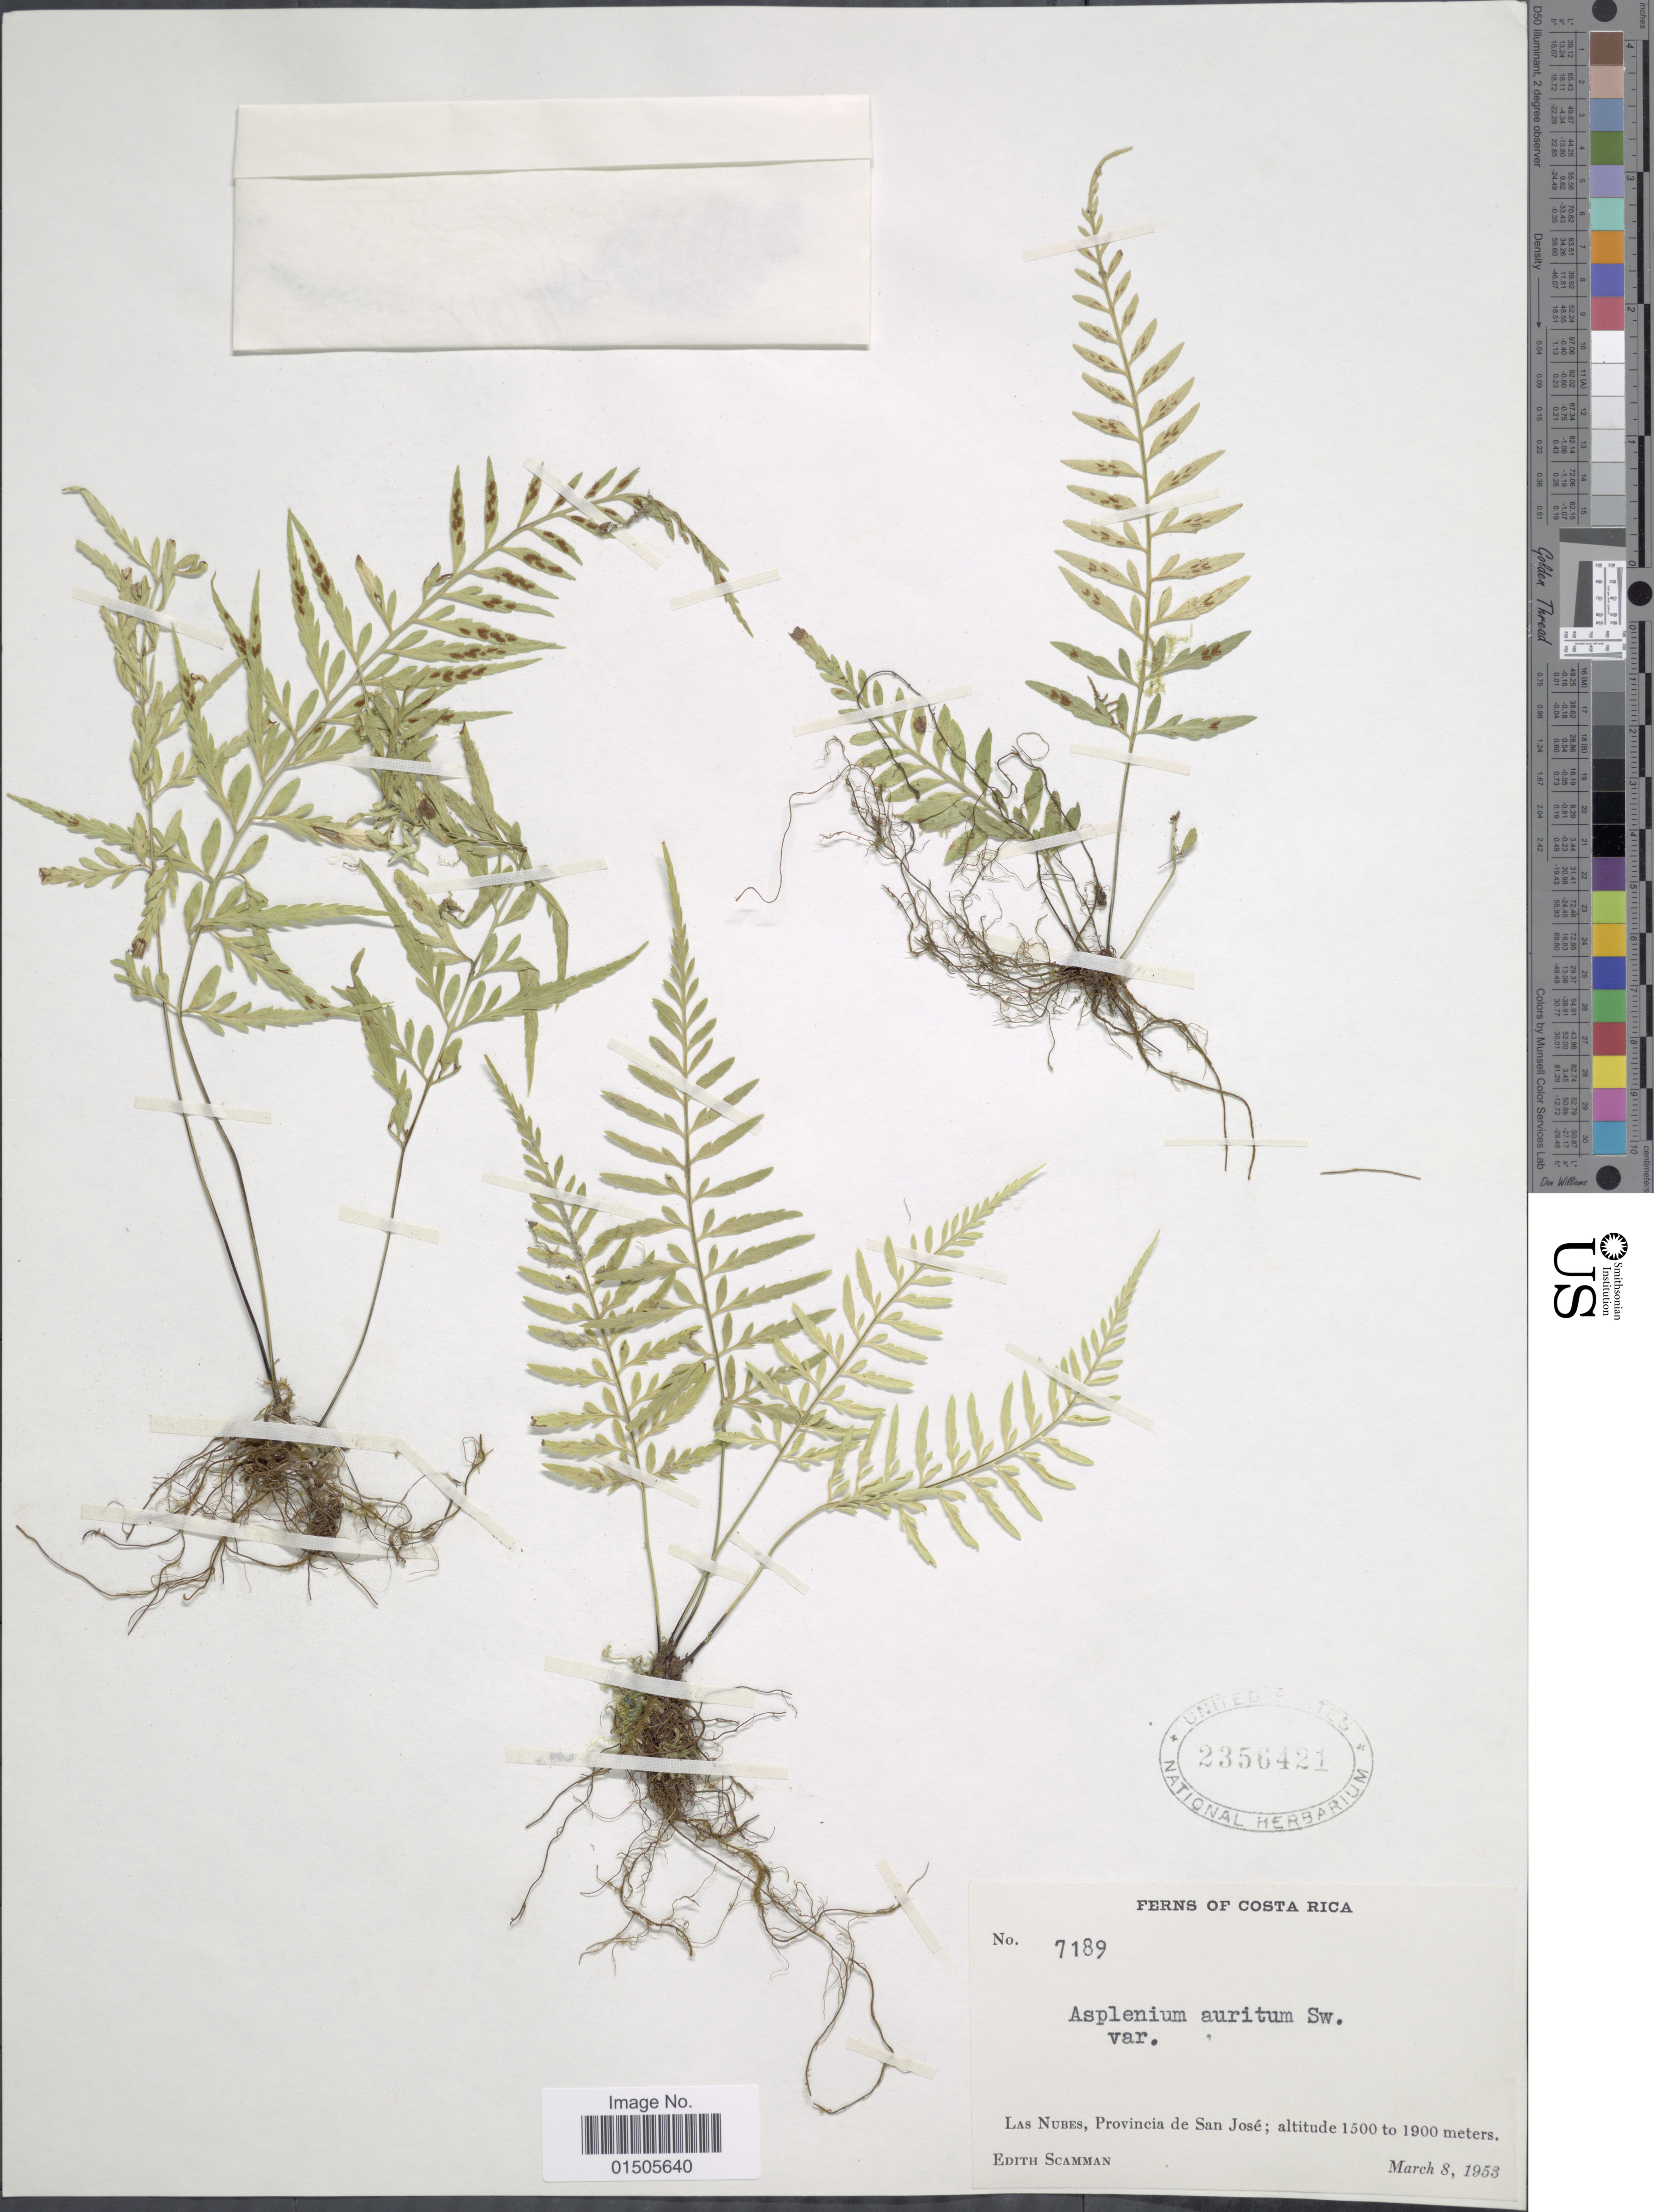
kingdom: Plantae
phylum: Tracheophyta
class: Polypodiopsida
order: Polypodiales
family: Aspleniaceae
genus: Asplenium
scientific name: Asplenium auritum var. moritzianum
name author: Hieron.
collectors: E. Scamman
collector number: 7189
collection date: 1953-03-08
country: Costa Rica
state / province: San José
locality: Las Nubes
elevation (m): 1500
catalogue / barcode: US 2356421